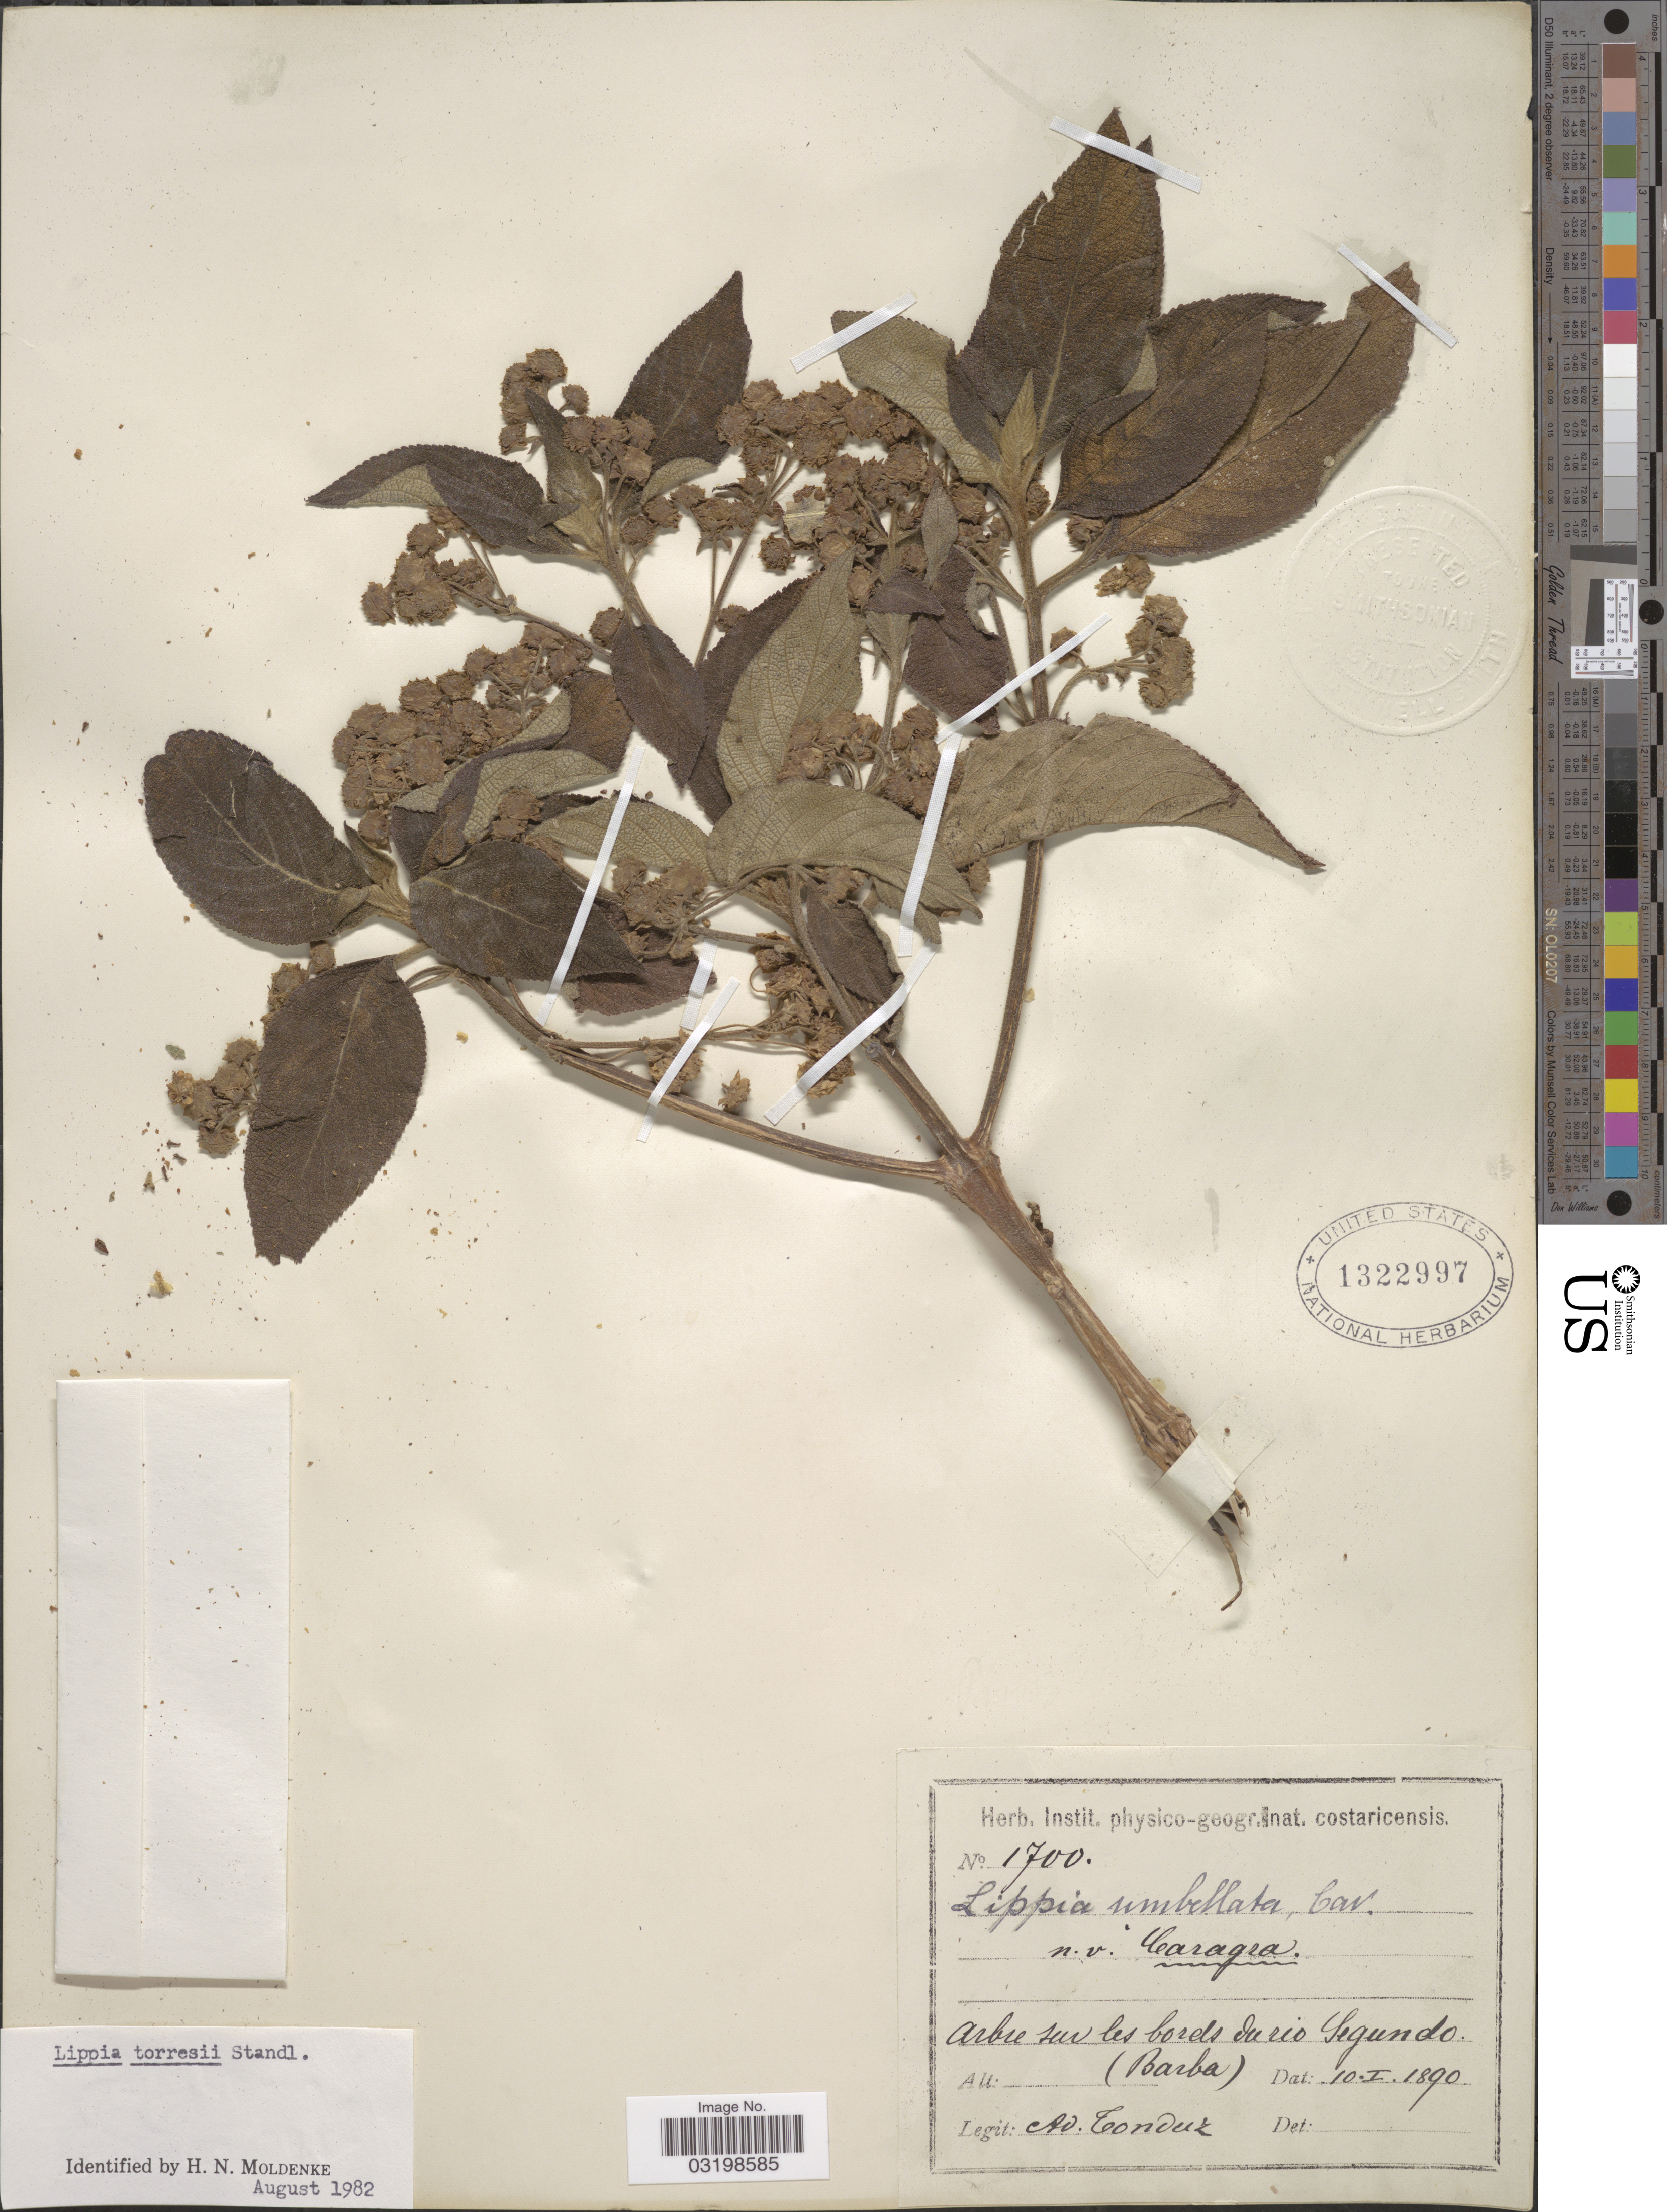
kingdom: Plantae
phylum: Tracheophyta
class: Magnoliopsida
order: Lamiales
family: Verbenaceae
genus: Lippia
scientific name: Lippia umbellata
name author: Cav.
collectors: A. Tonduz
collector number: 1700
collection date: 1890-01-10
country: Costa Rica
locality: Arbre sur les bords du rio Segundo. (Barba).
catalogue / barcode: US 1322997